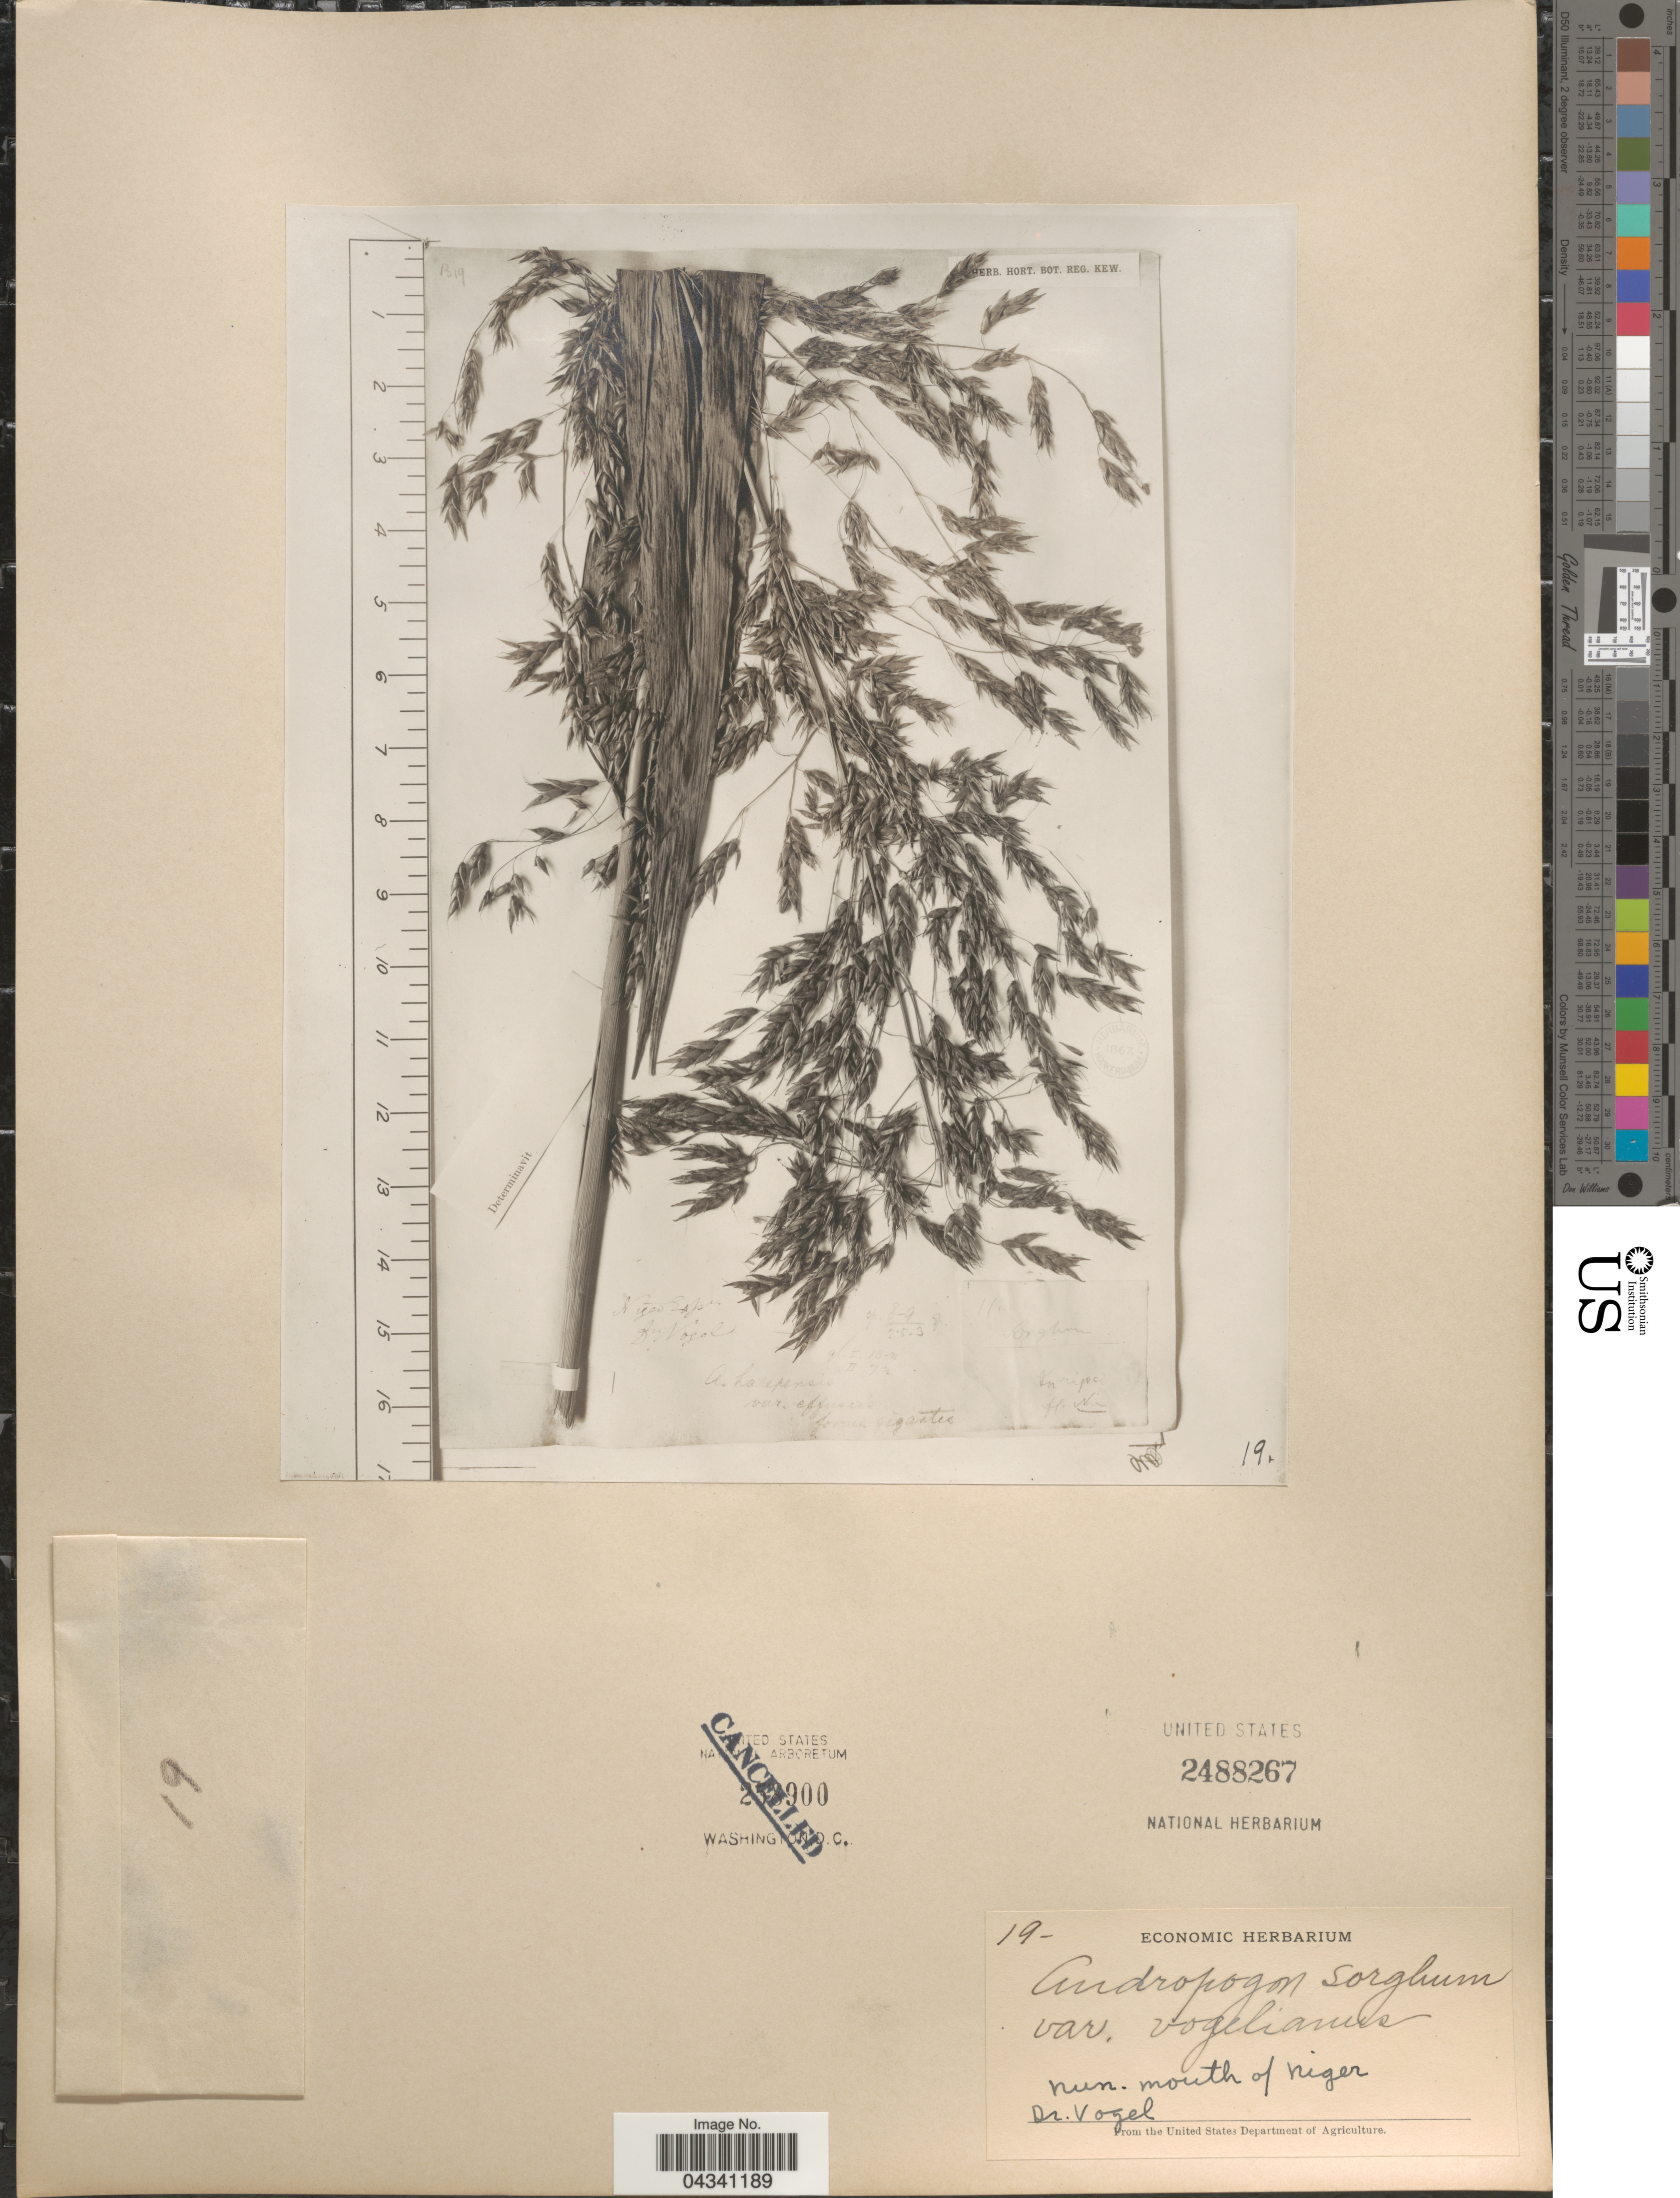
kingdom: Plantae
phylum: Tracheophyta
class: Liliopsida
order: Poales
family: Poaceae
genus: Sorghum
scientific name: Sorghum x almum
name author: Parodi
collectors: Vogel, --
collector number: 19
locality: Nun. mouth of Niger.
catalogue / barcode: US 2488267